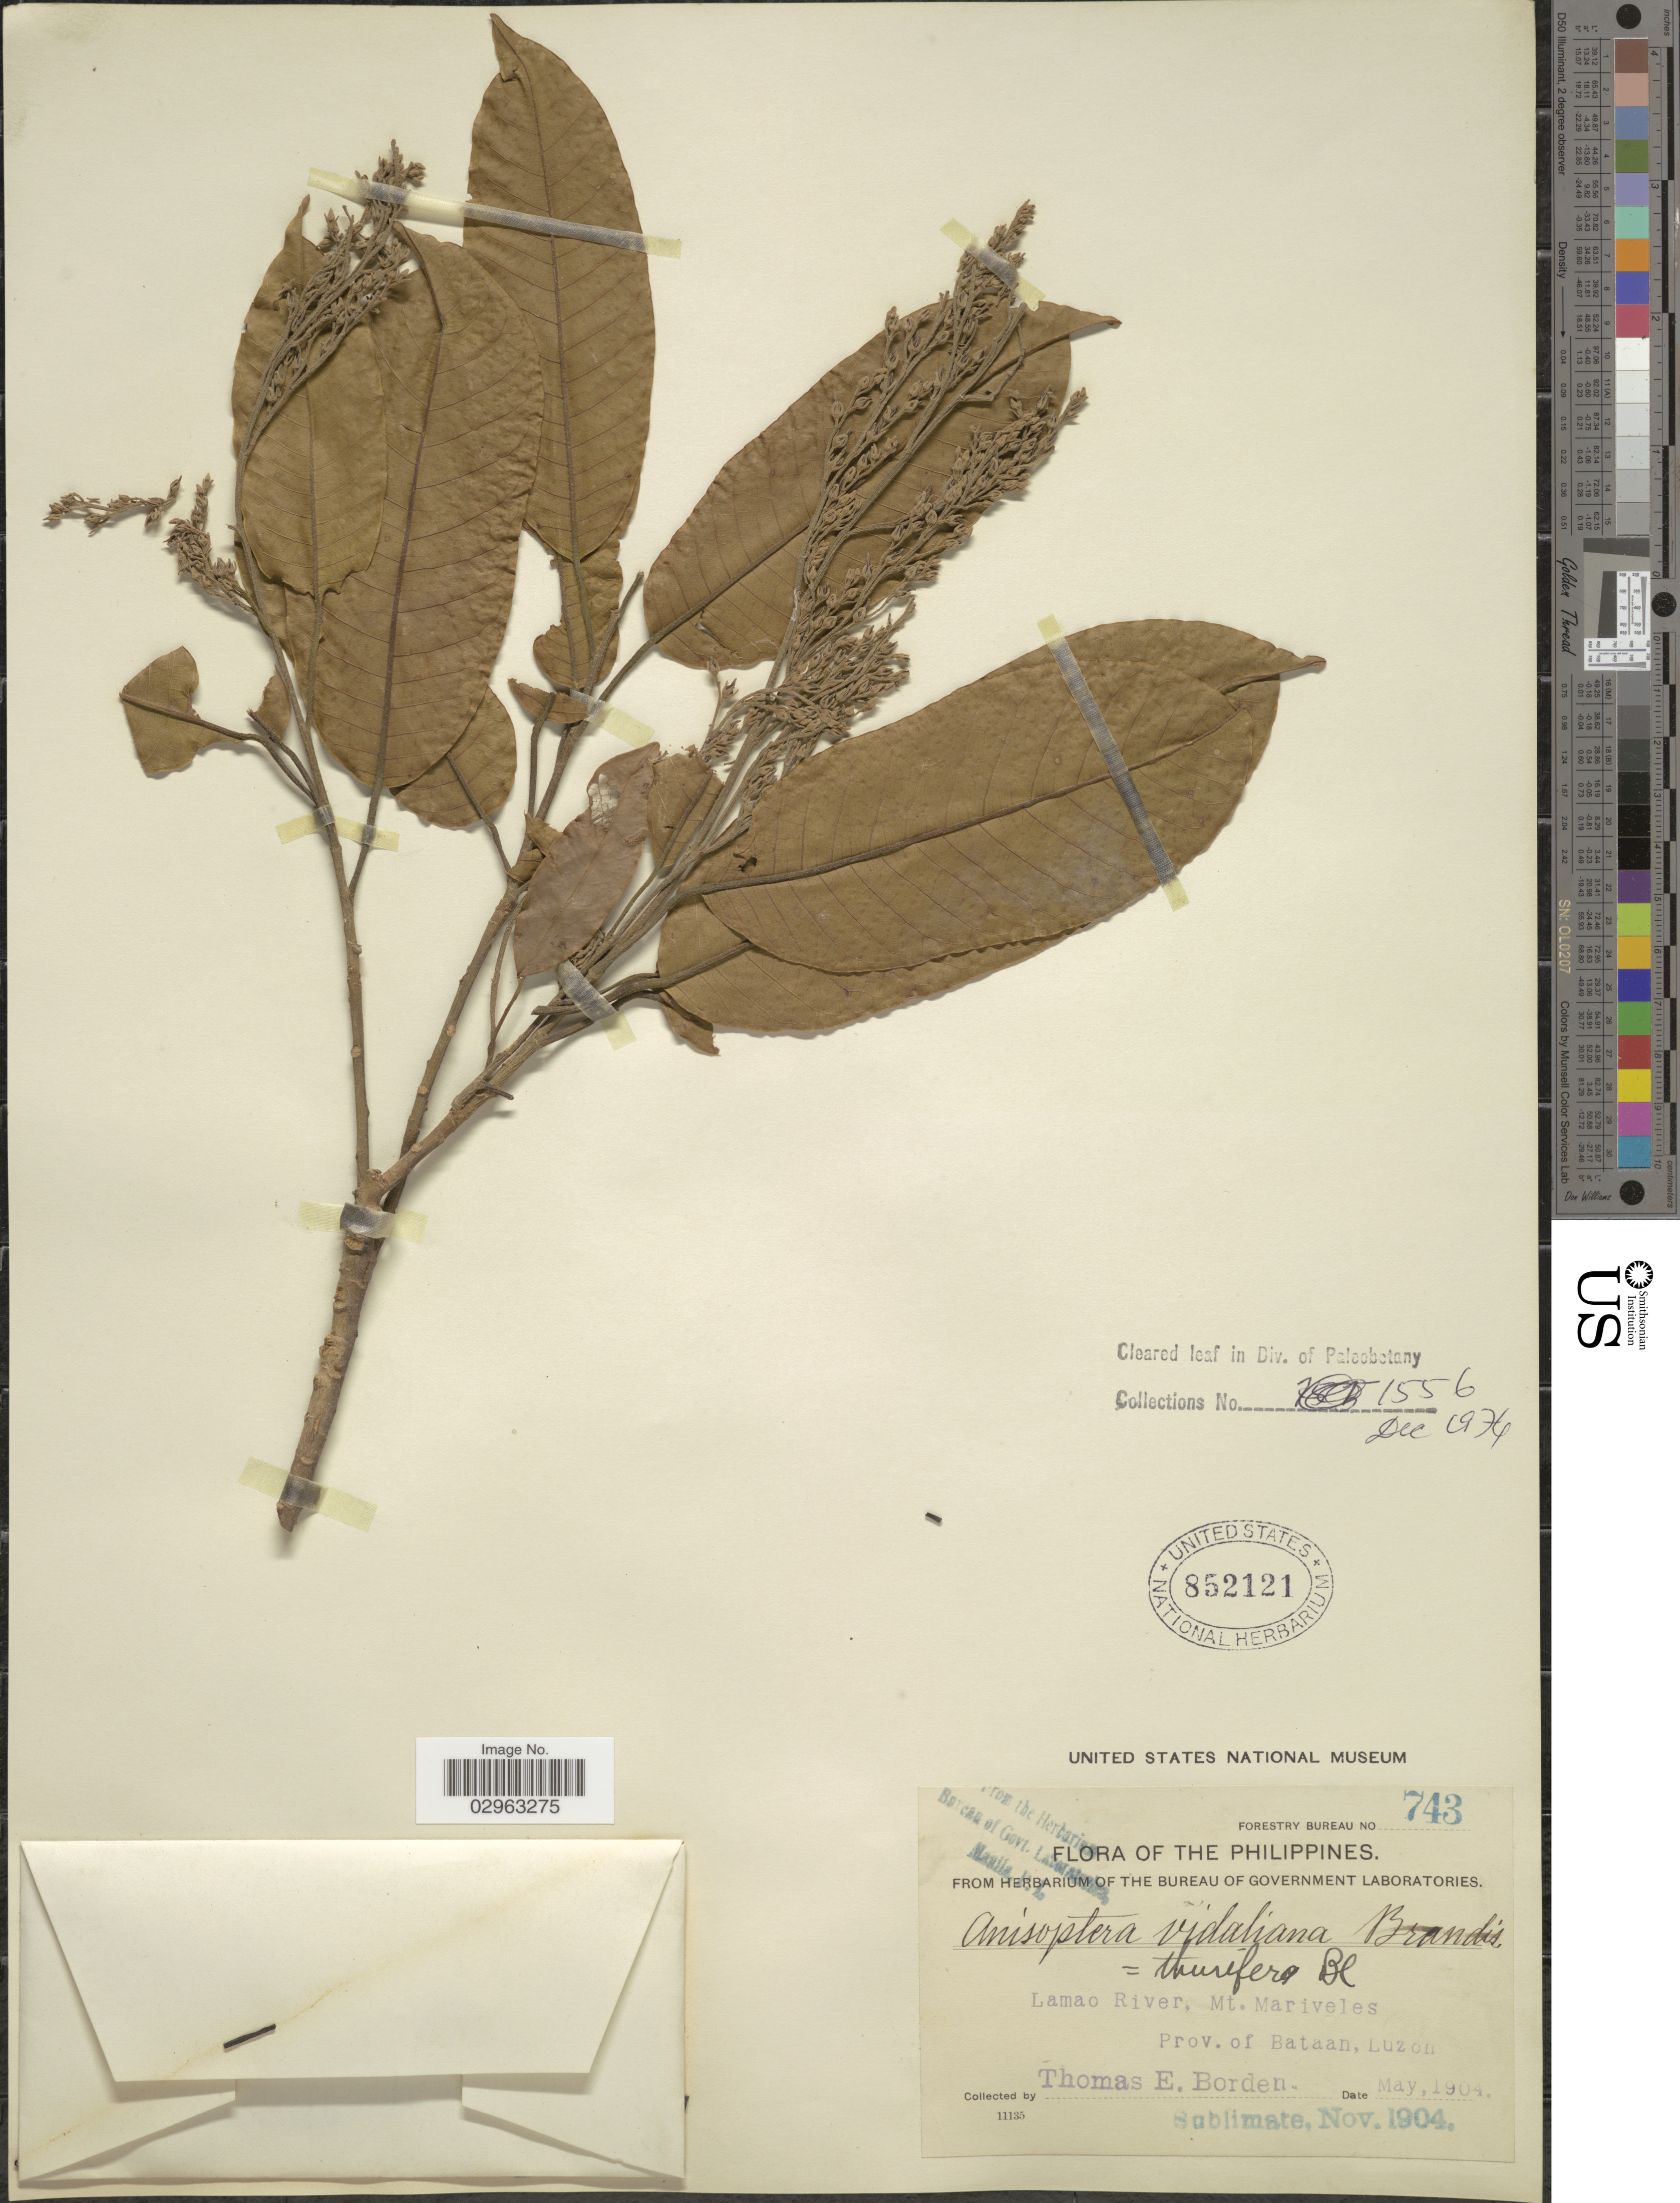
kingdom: Plantae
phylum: Tracheophyta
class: Magnoliopsida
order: Malvales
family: Dipterocarpaceae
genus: Anisoptera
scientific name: Anisoptera thurifera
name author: (Blanco) Blume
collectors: T. E. Borden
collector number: Forestry Bureau 743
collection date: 1904-05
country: Philippines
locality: Lamao River, Mt. Mariveles, Province of Bataan, Luzon.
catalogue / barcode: US 852121